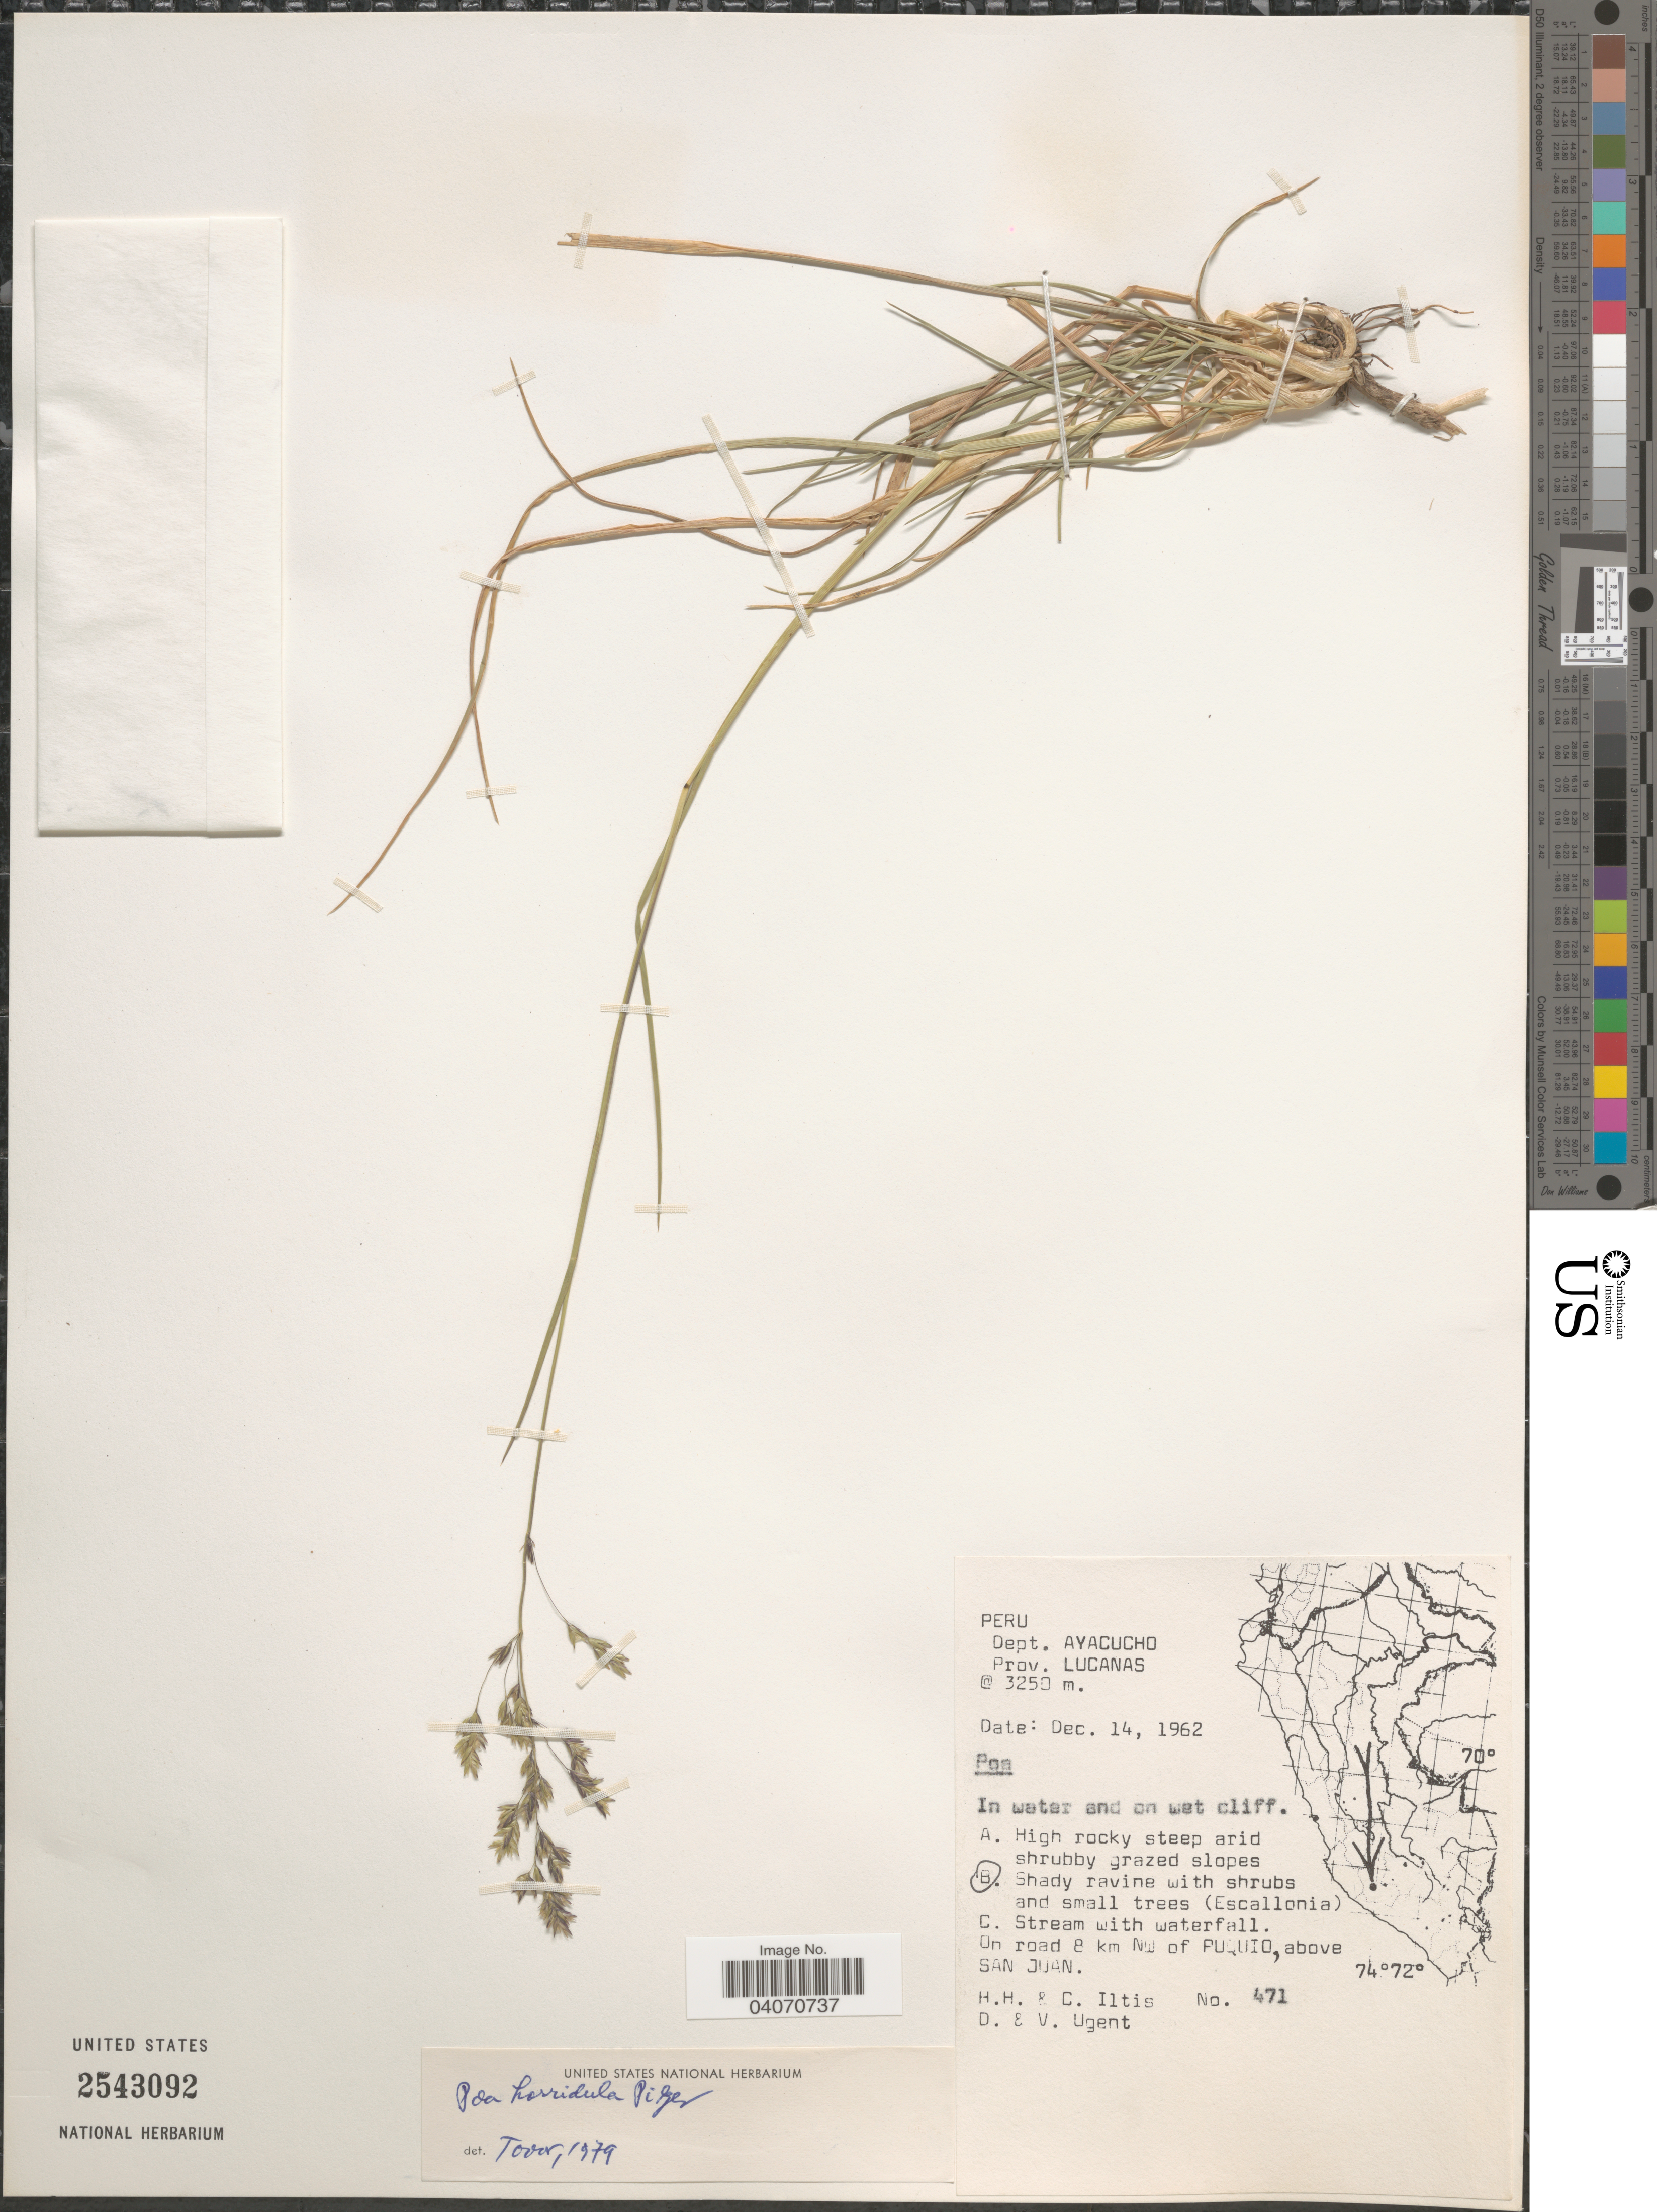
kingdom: Plantae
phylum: Tracheophyta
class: Liliopsida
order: Poales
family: Poaceae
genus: Poa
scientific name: Poa horridula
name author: Pilg.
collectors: H. H. Iltis, C. Iltis, D. Ugent & V. Ugent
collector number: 471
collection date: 1962-12-14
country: Peru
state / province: Ayacucho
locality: Dept. Ayacucho. Prov. Lucanas. Shady ravine with shrubs and small trees (Escallonia). On road 8 km NW of Puquio, above San Juan.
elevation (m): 3250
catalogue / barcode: US 2543092